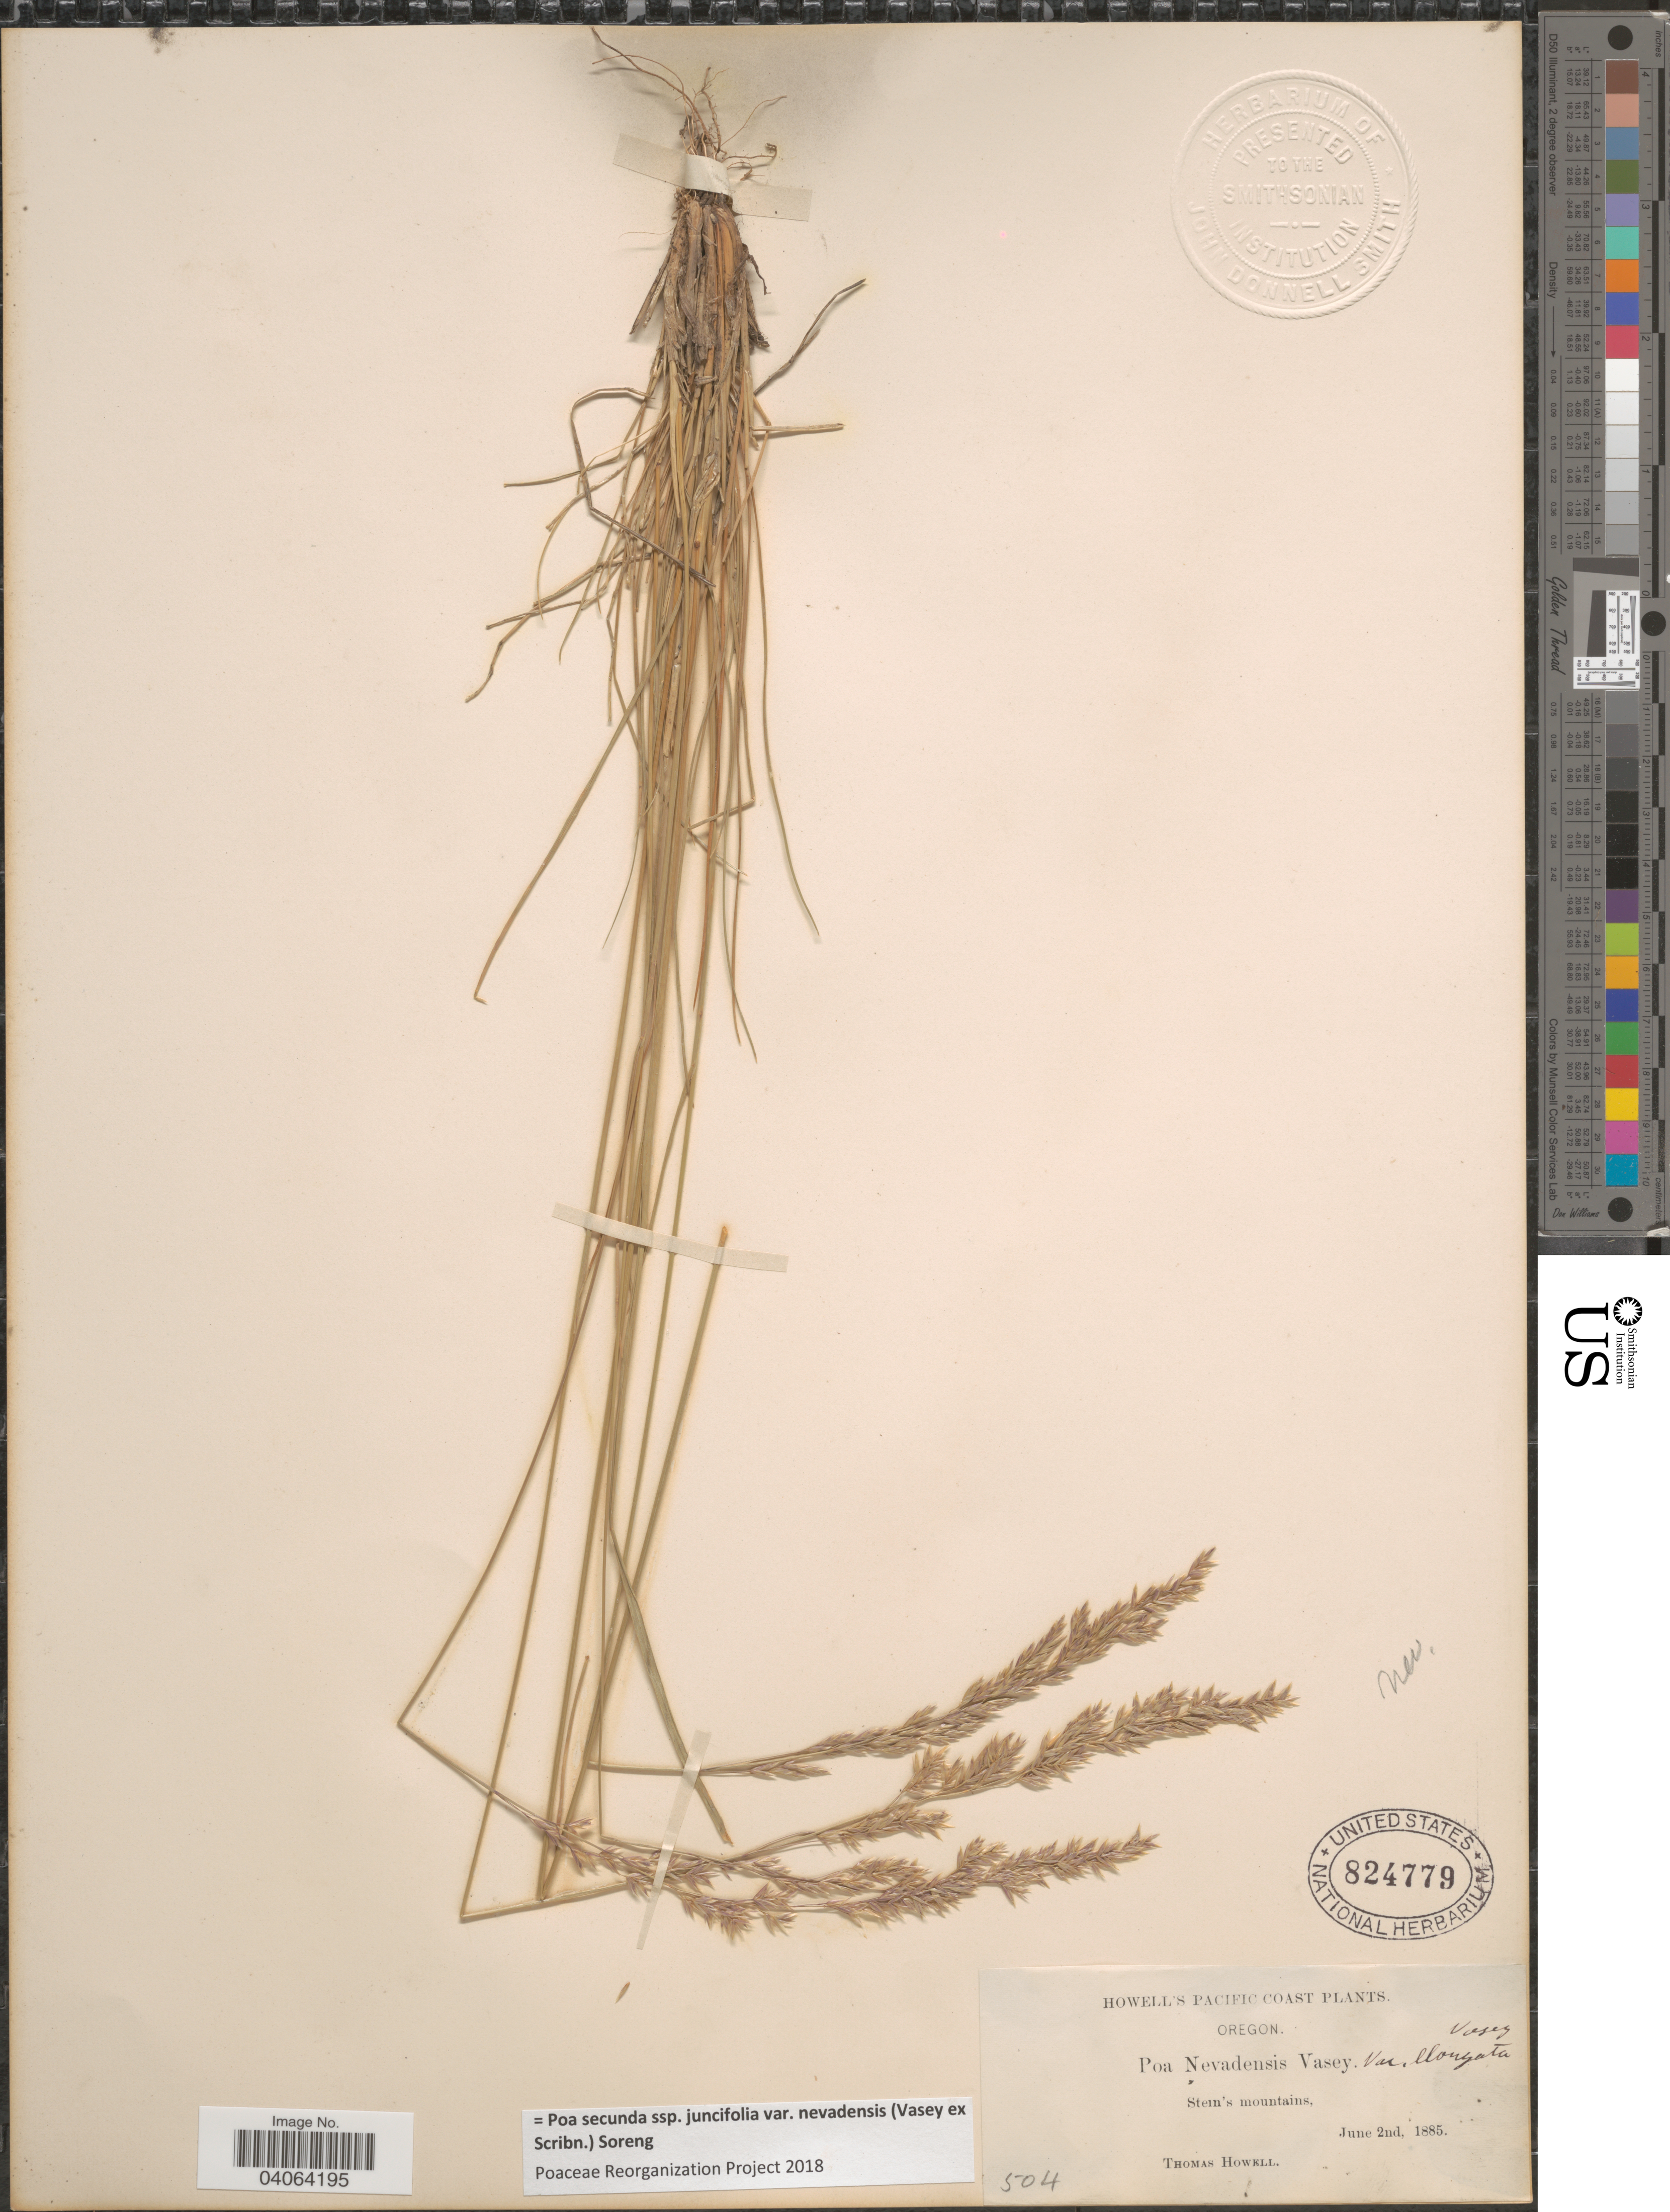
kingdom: Plantae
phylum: Tracheophyta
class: Liliopsida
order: Poales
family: Poaceae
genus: Poa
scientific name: Poa secunda subsp. juncifolia var. nevadensis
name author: (Vasey ex Scribn.) Soreng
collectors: T. Howell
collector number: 504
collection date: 1885-06-02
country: United States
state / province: Oregon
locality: Pacific Coast. Stein's mountains.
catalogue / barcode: US 824779